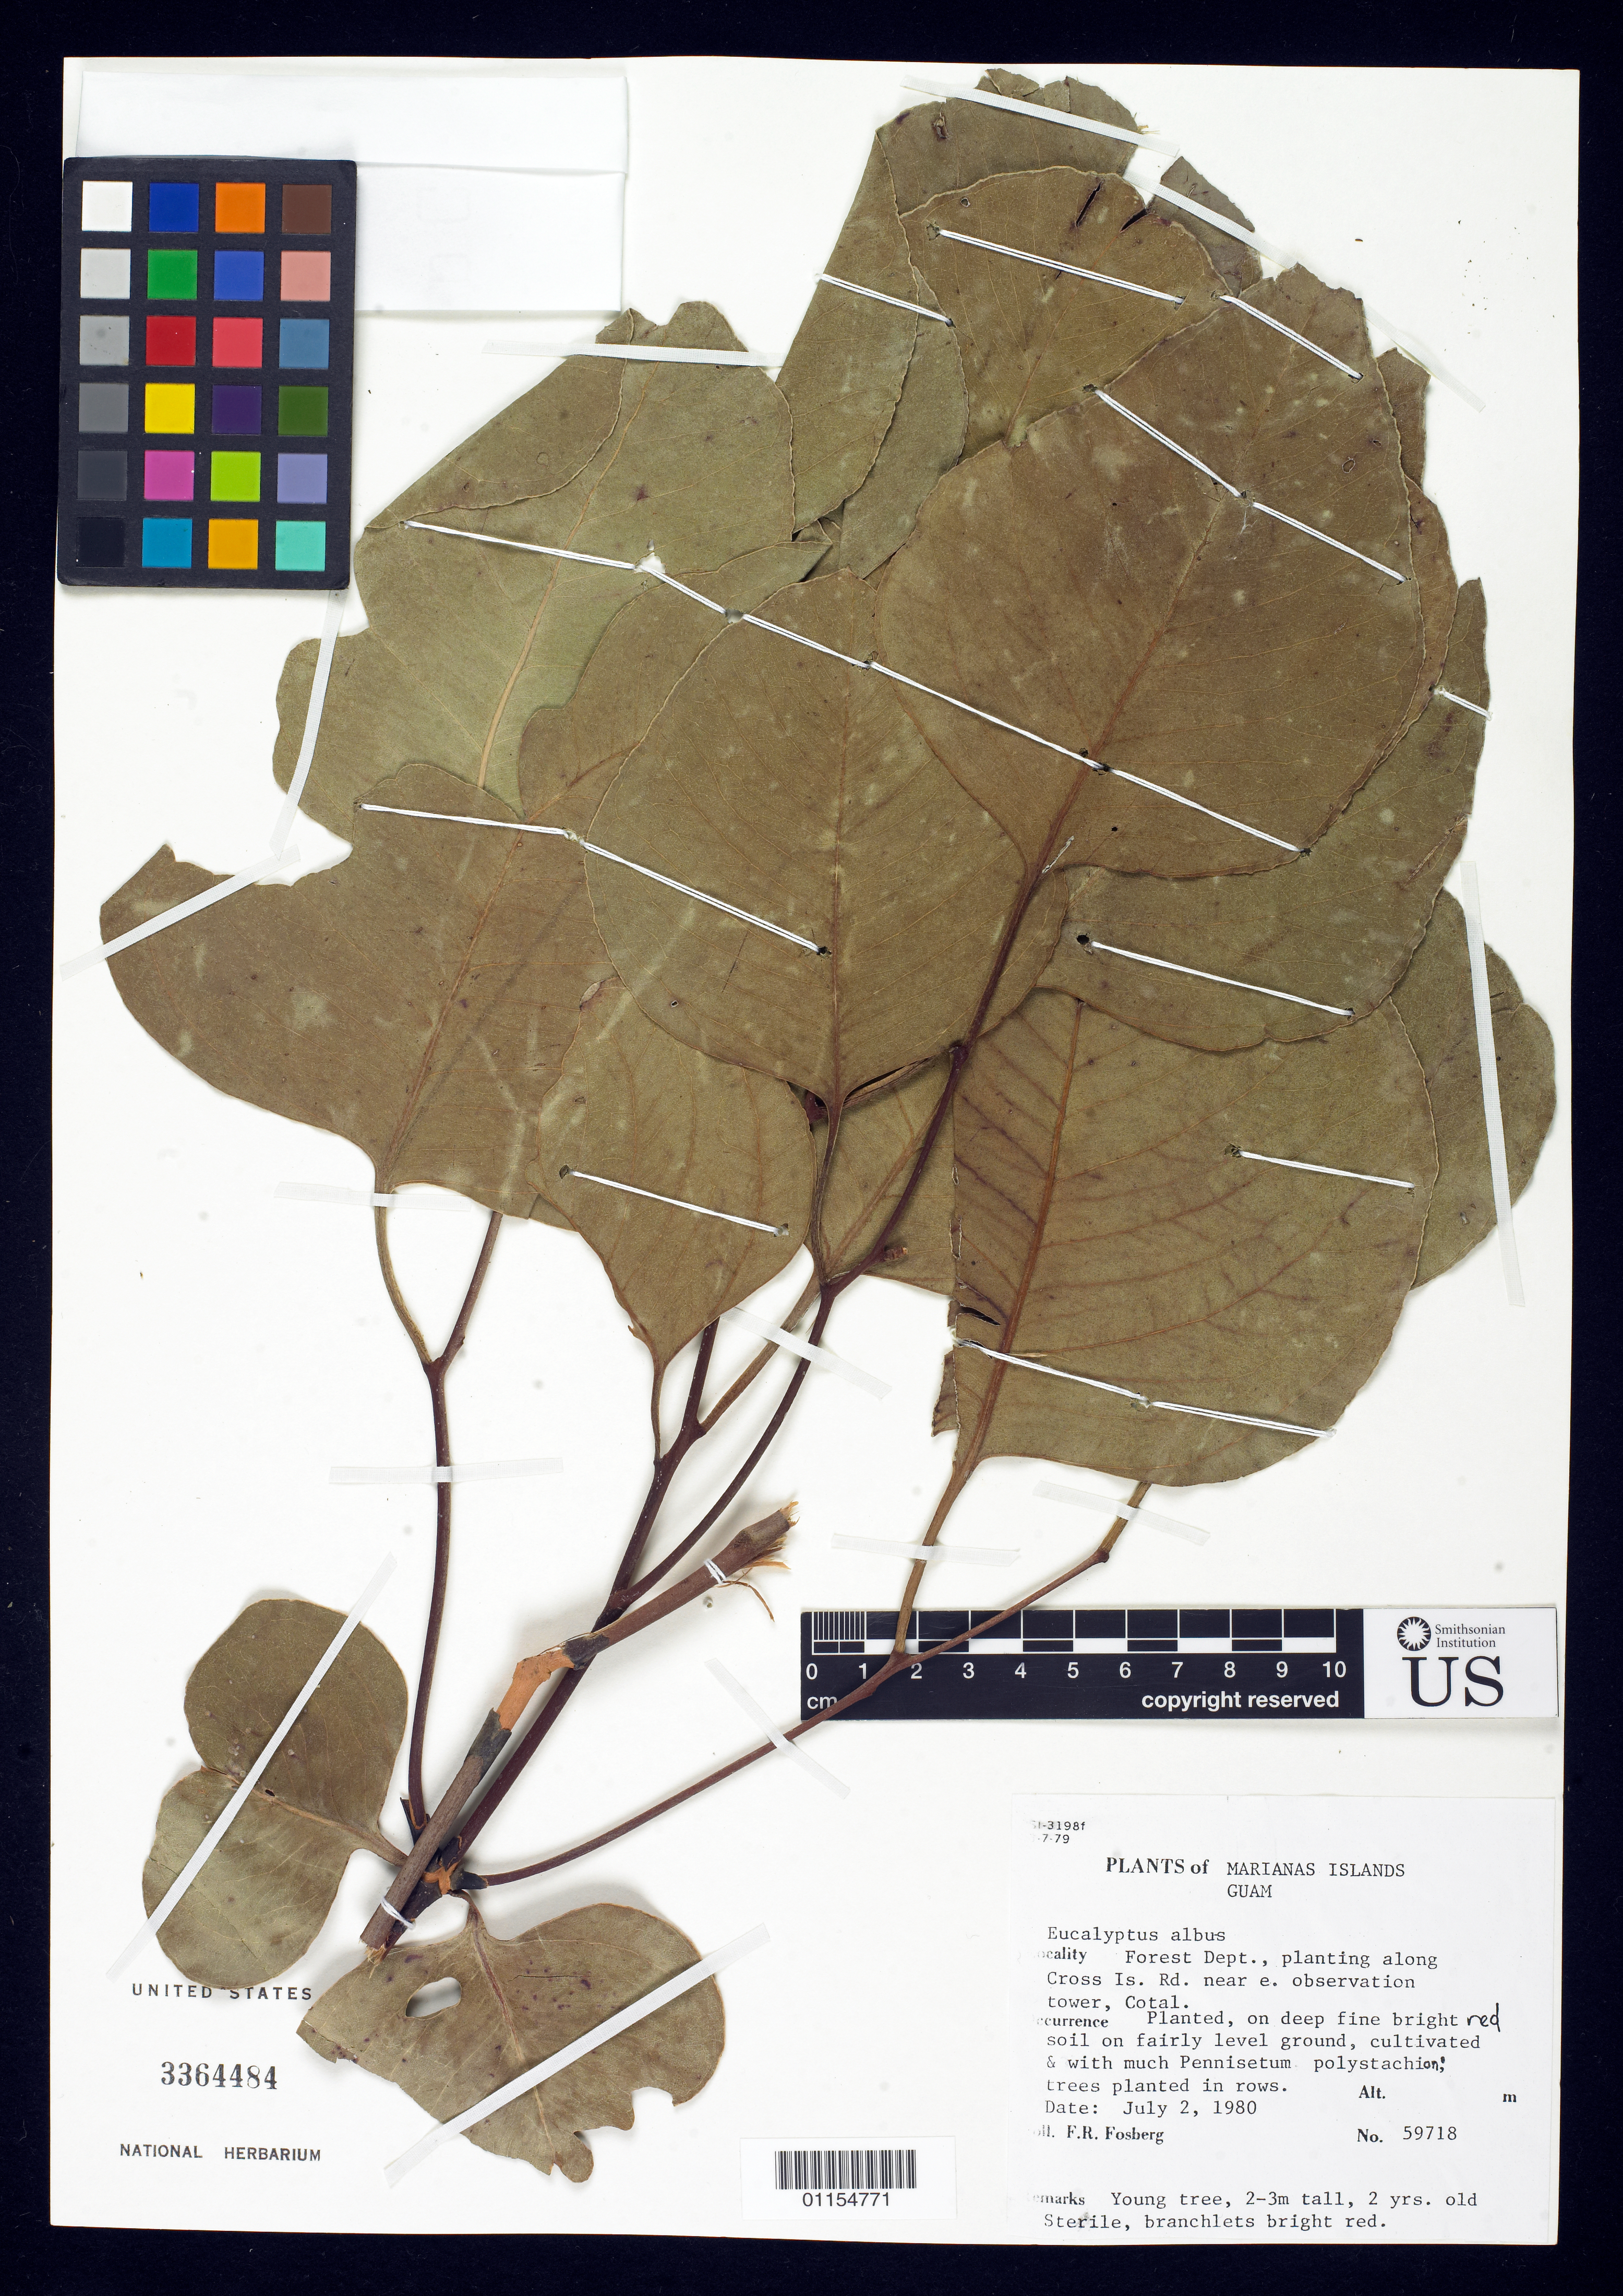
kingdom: Plantae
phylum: Tracheophyta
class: Magnoliopsida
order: Myrtales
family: Myrtaceae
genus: Eucalyptus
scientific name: Eucalyptus alba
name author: Reinw.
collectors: F. R. Fosberg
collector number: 59718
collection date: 1980-07-02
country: Guam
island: Guam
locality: Forest Dept., planting along Cross Is. Rd. near E. observation tower, Cotal.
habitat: On fairly level ground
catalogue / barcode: US 3364484